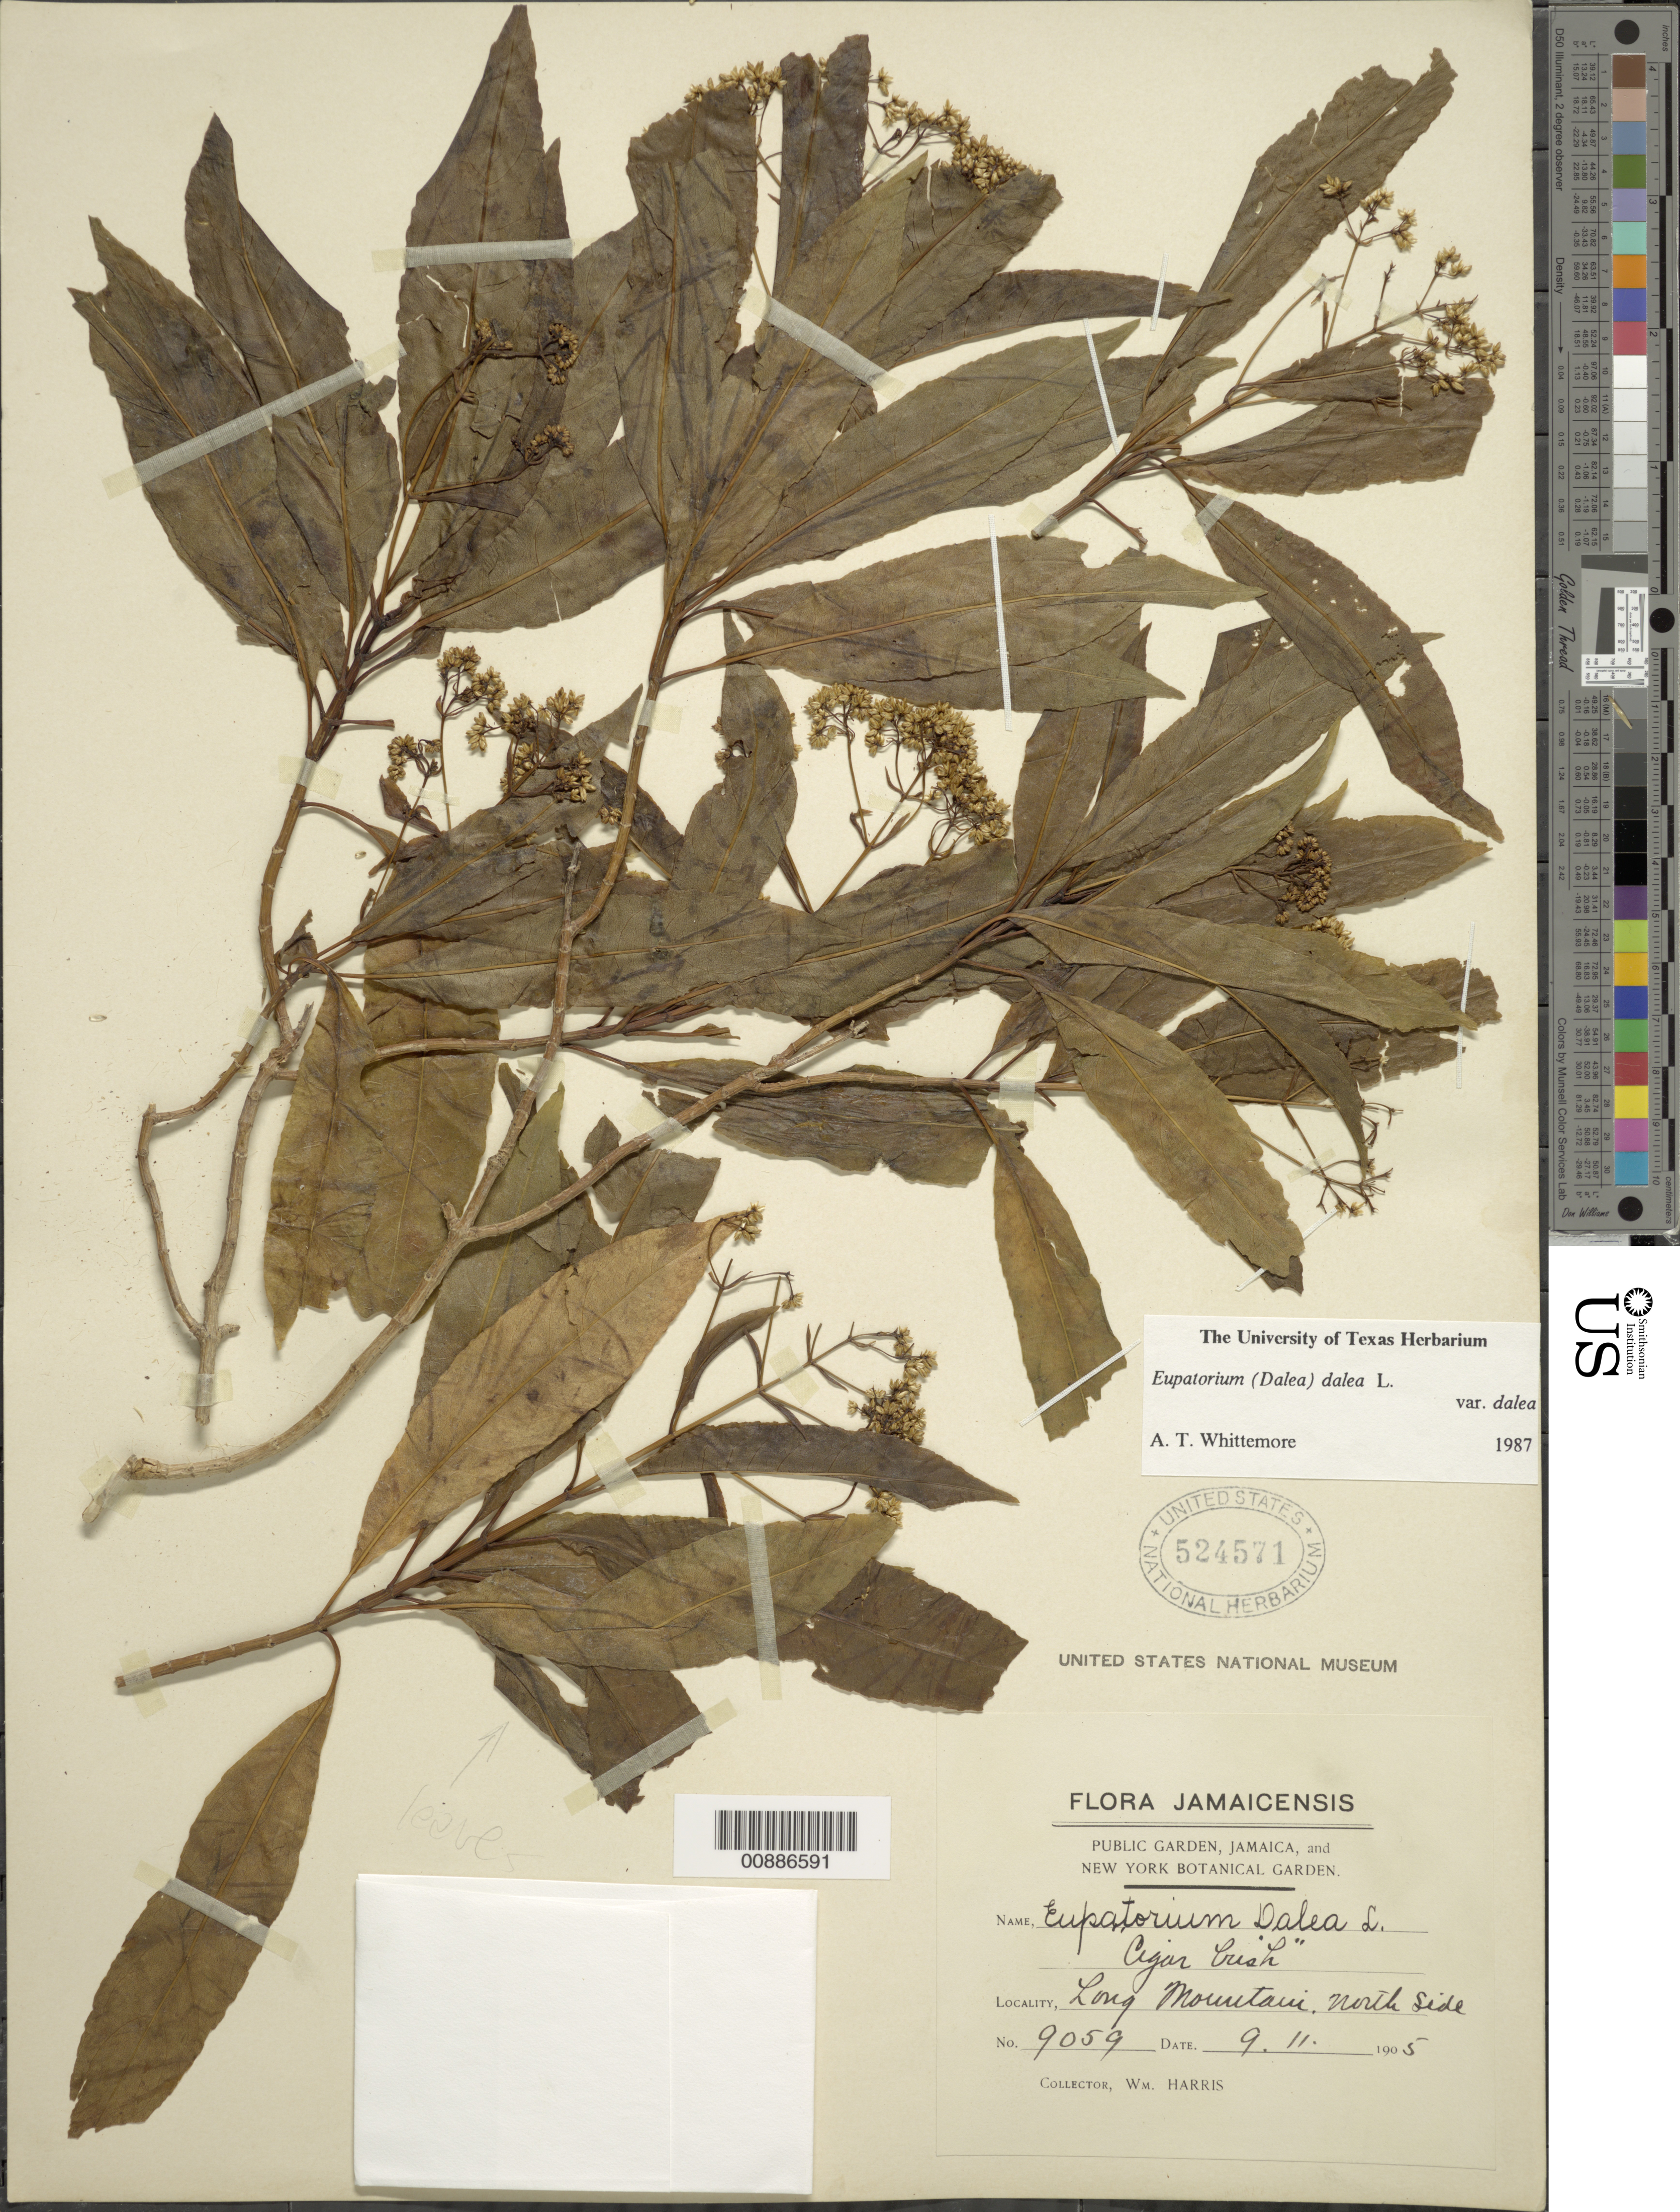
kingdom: Plantae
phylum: Tracheophyta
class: Magnoliopsida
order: Asterales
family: Asteraceae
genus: Critonia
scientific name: Critonia dalea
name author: DC.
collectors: W. H. Harris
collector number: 9059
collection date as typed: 09 Nov 1905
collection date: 1905-11-09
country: Jamaica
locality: Long Mountain, north side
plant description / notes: Common name: Cigar bush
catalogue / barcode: US 524571